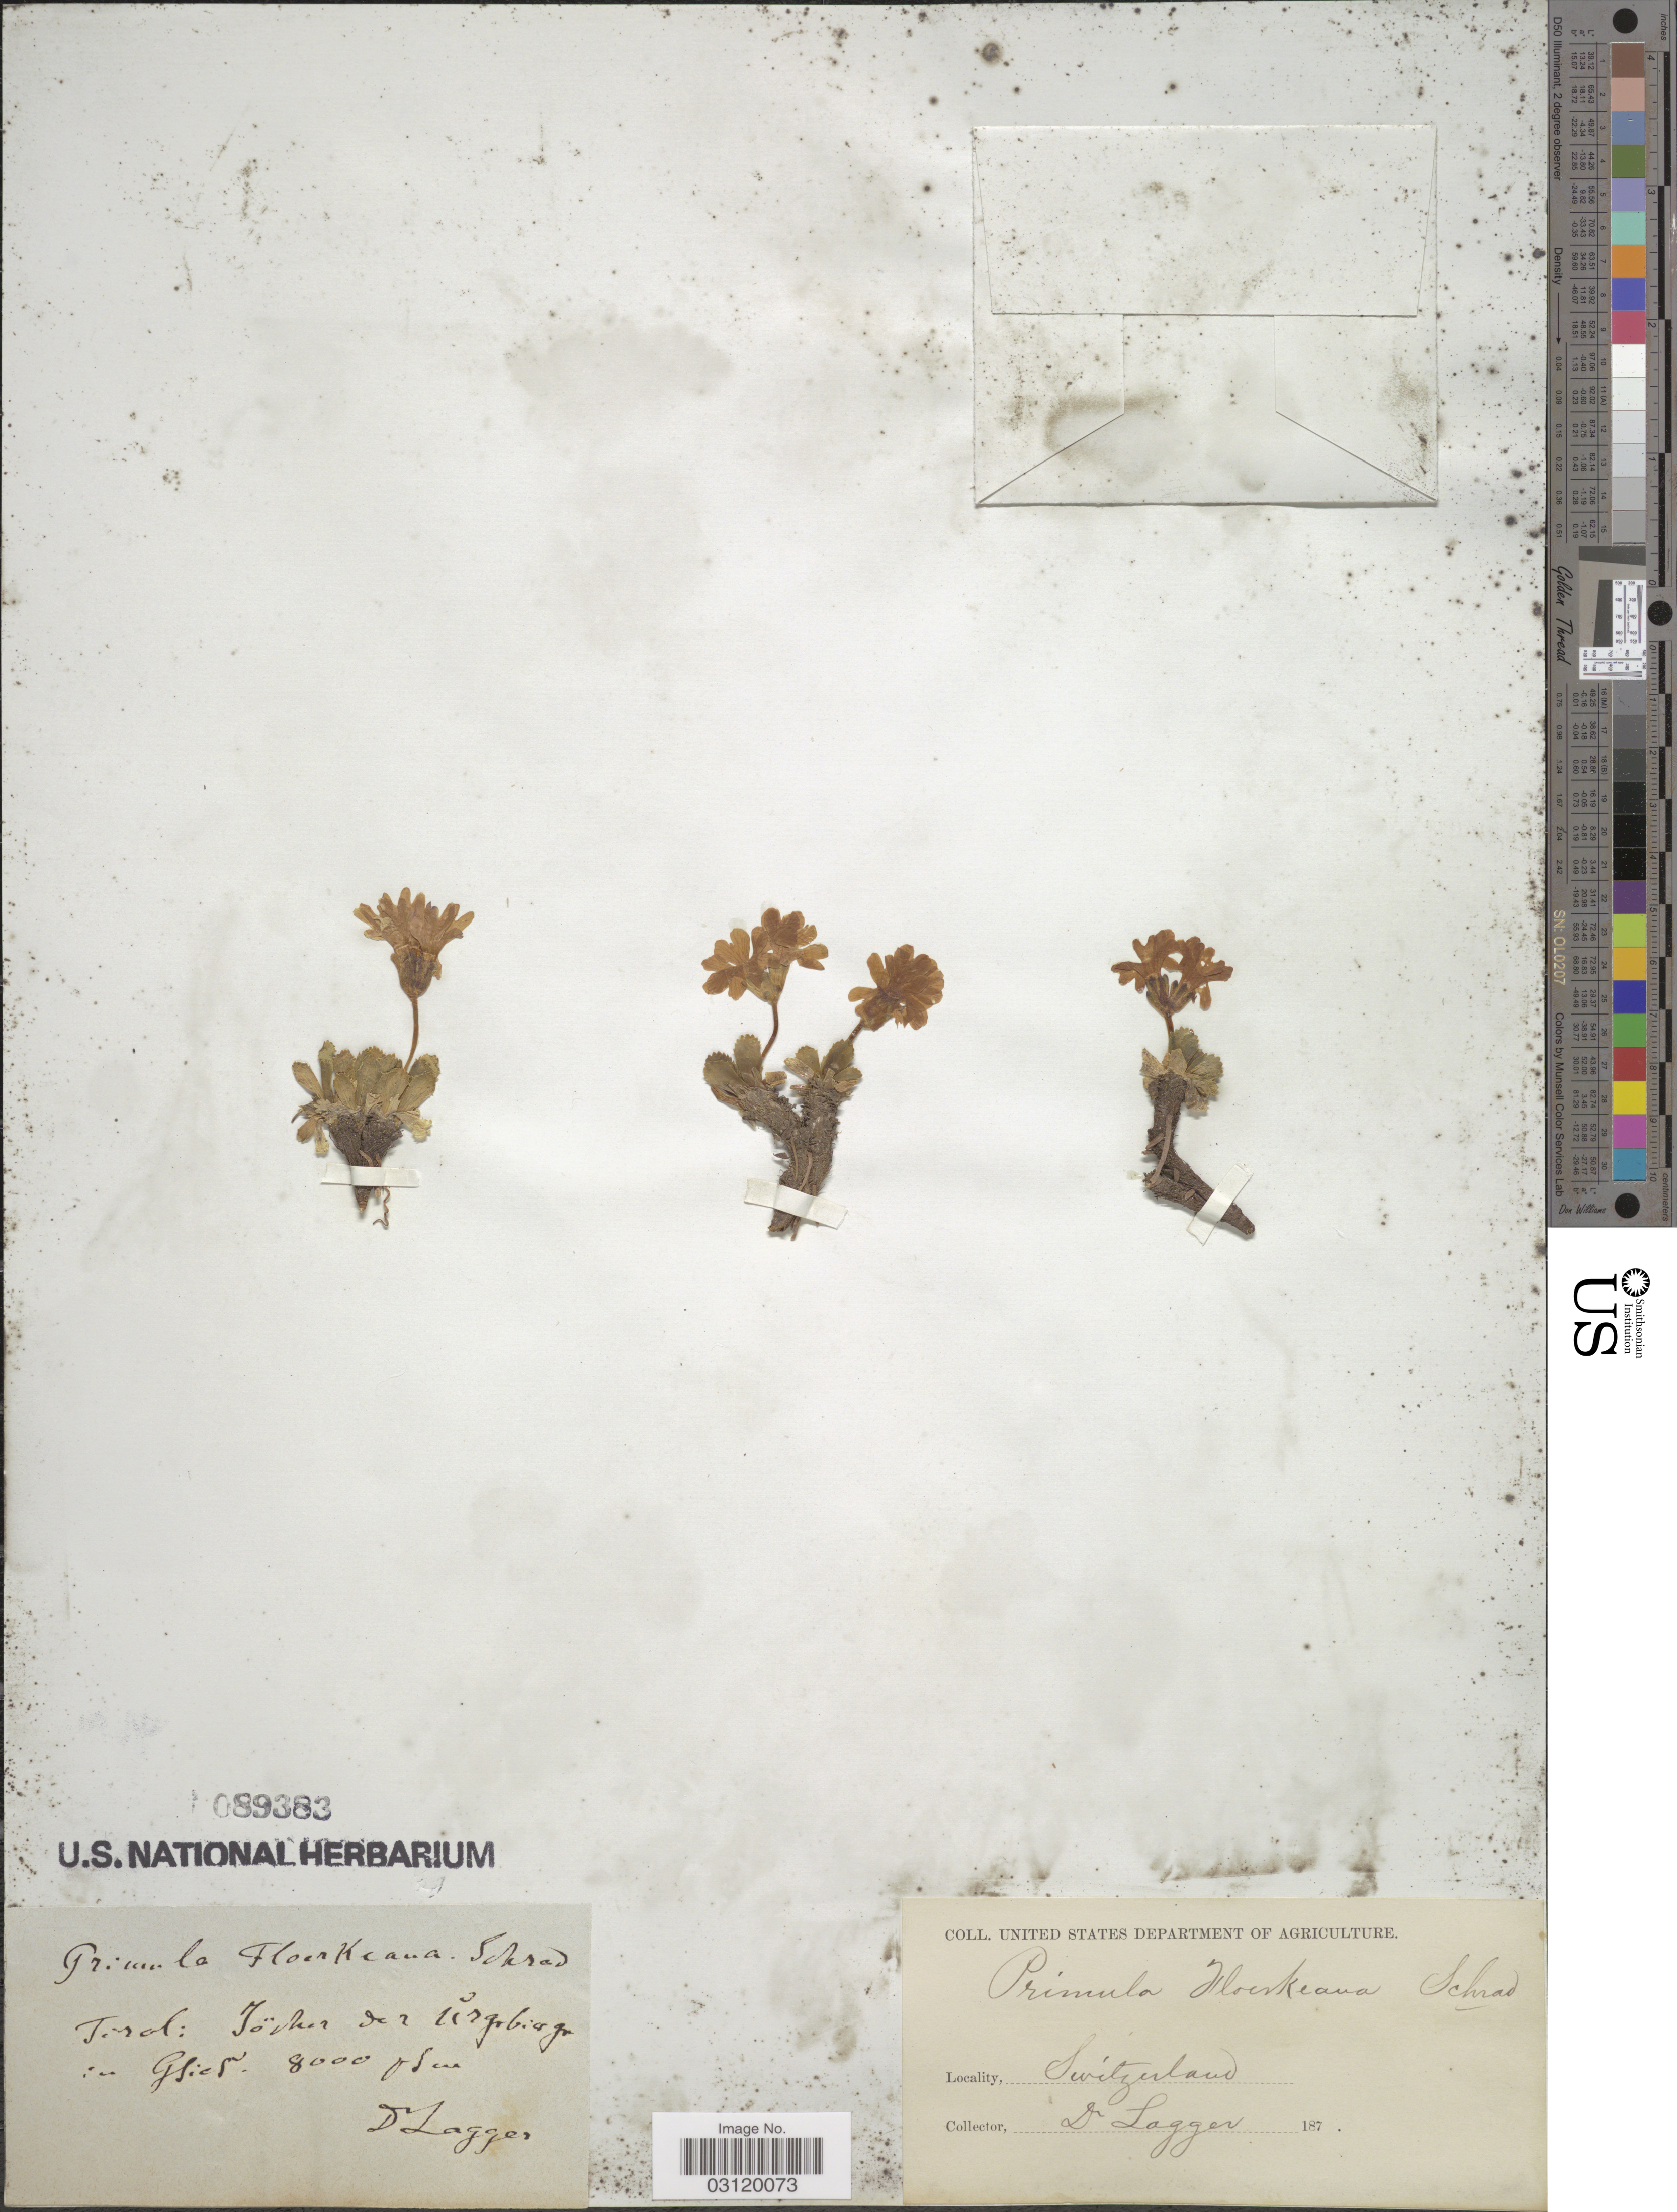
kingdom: Plantae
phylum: Tracheophyta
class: Magnoliopsida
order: Ericales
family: Primulaceae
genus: Primula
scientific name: Primula floerkeana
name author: Schrad.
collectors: F. J. Lagger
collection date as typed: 187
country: Austria / Italy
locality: Tirol: Töcher der urgebierge in Glier. [interpreted]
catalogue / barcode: US 89383